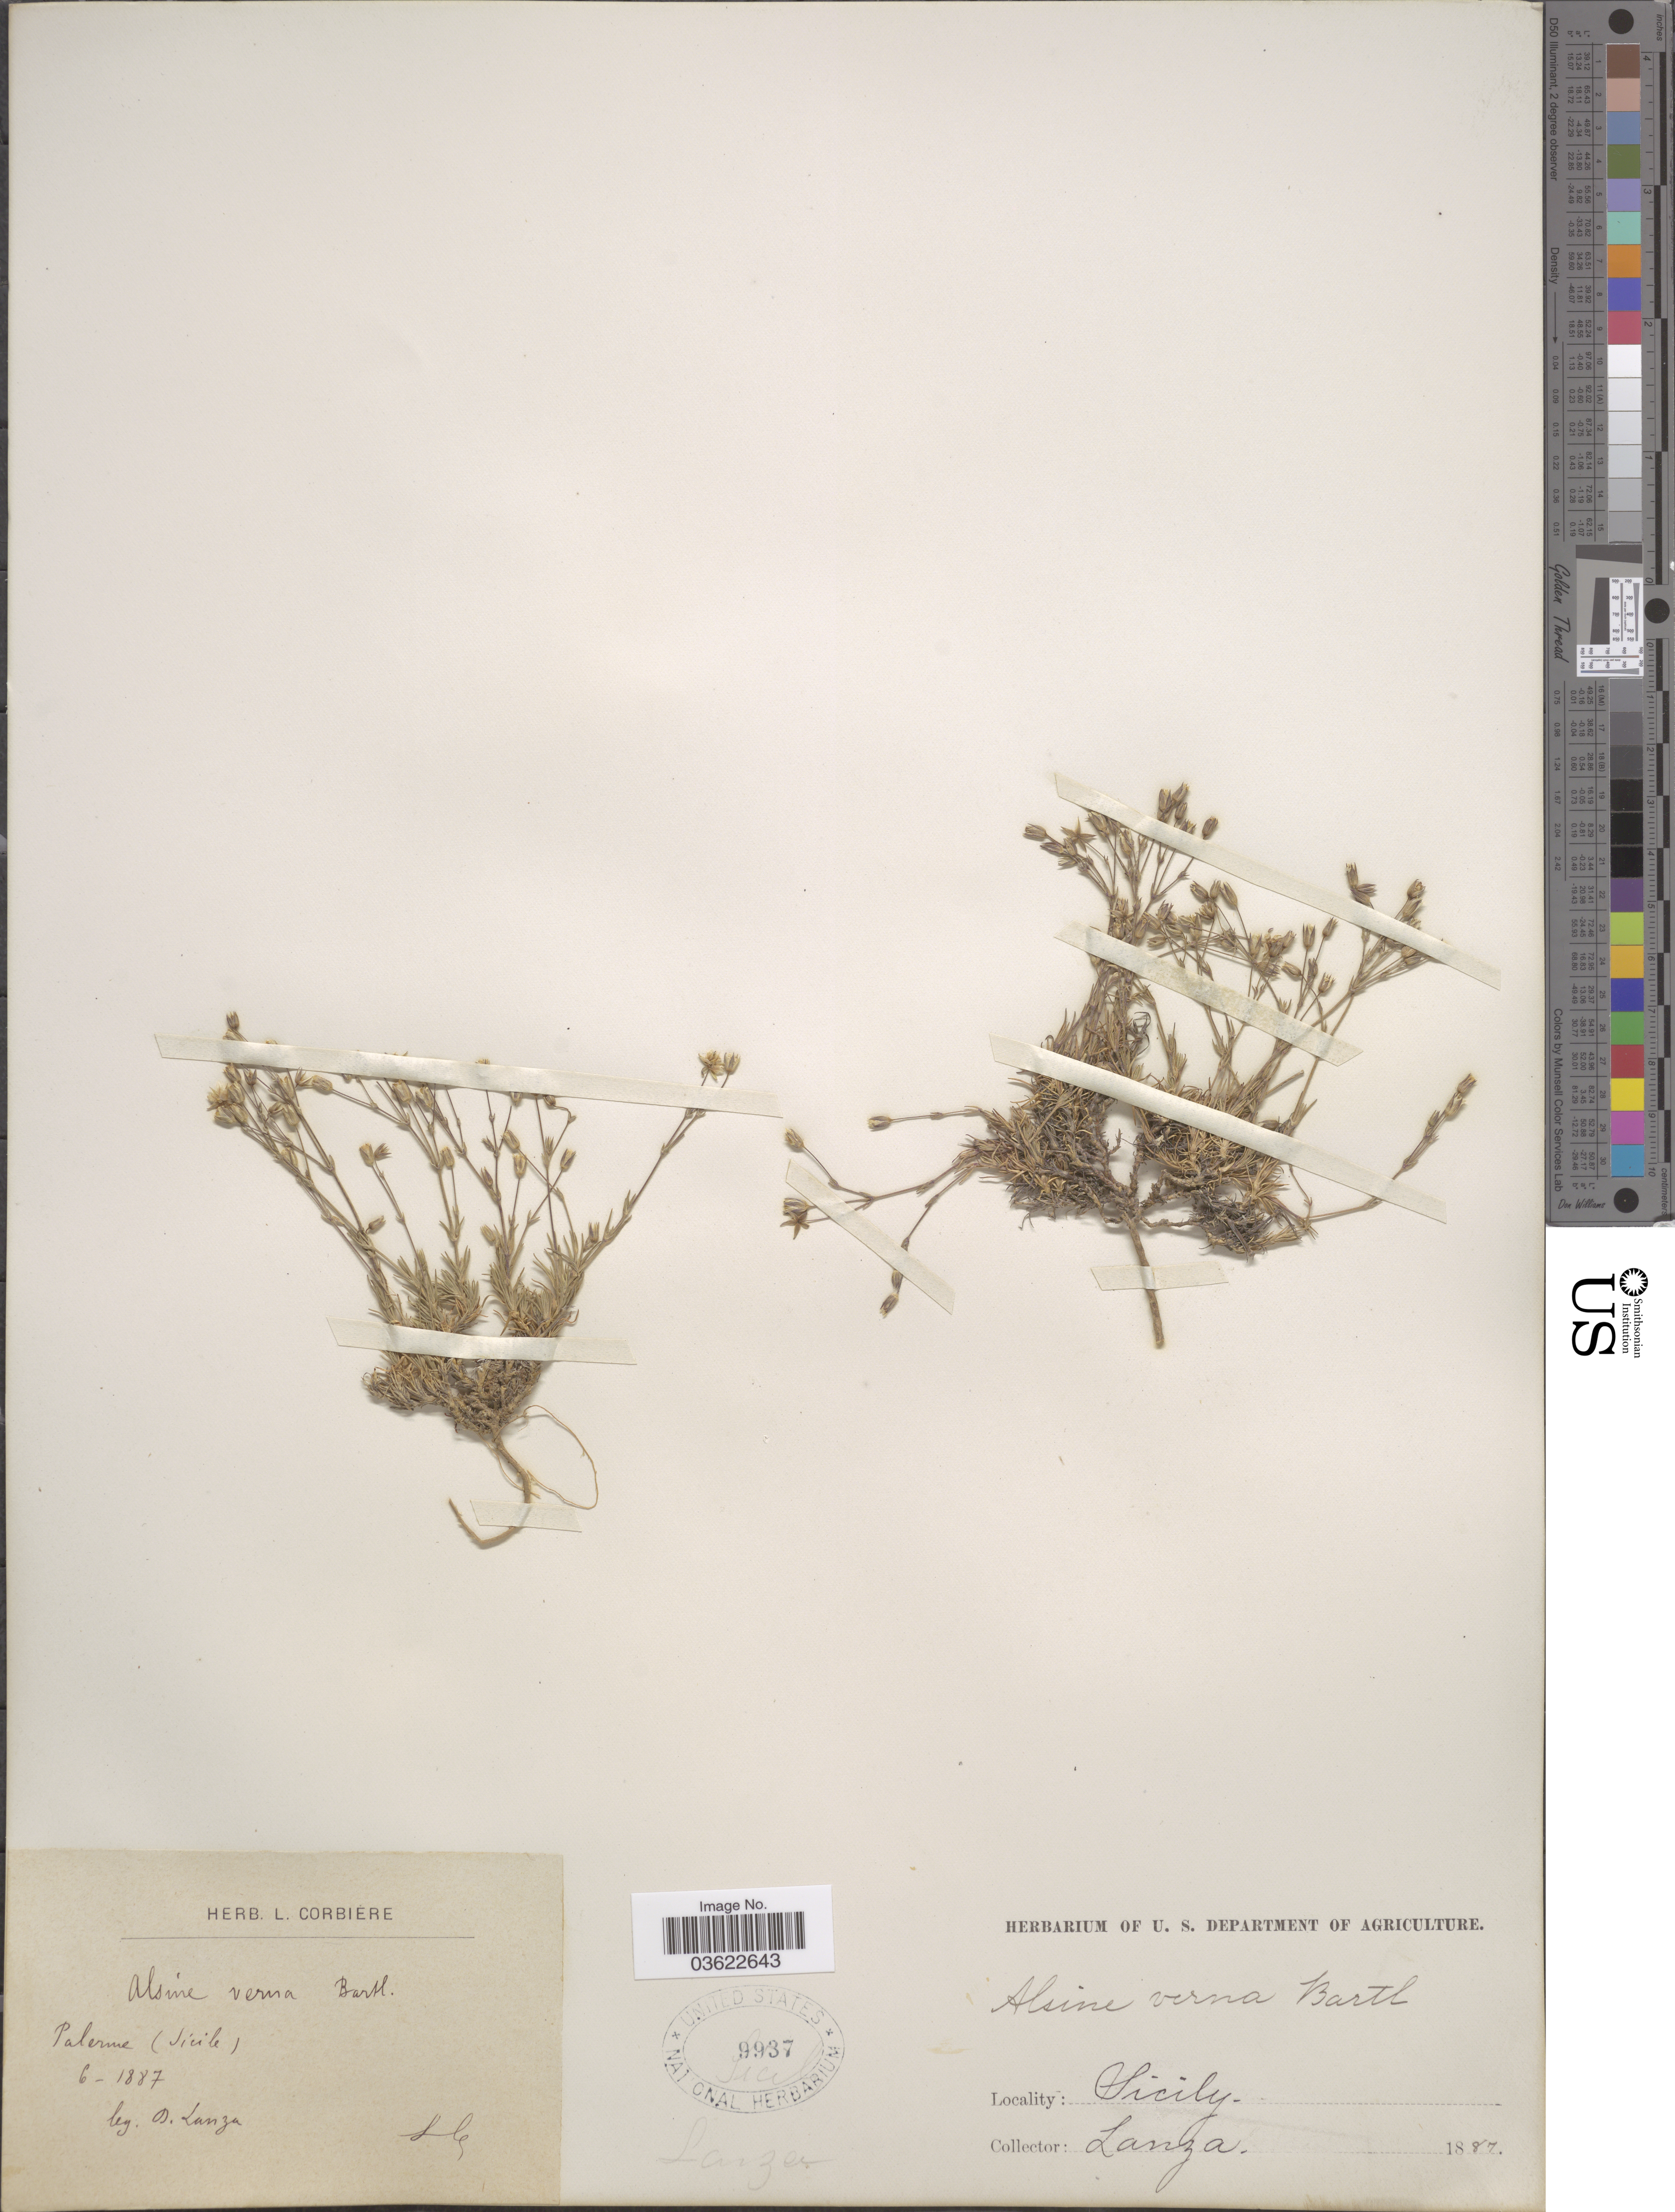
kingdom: Plantae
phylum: Tracheophyta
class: Magnoliopsida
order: Caryophyllales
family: Caryophyllaceae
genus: Arenaria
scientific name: Arenaria verna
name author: L.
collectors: D. Lanza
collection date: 1887-06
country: Italy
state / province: Siciliana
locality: Sicily. Palerme.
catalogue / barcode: US 9937